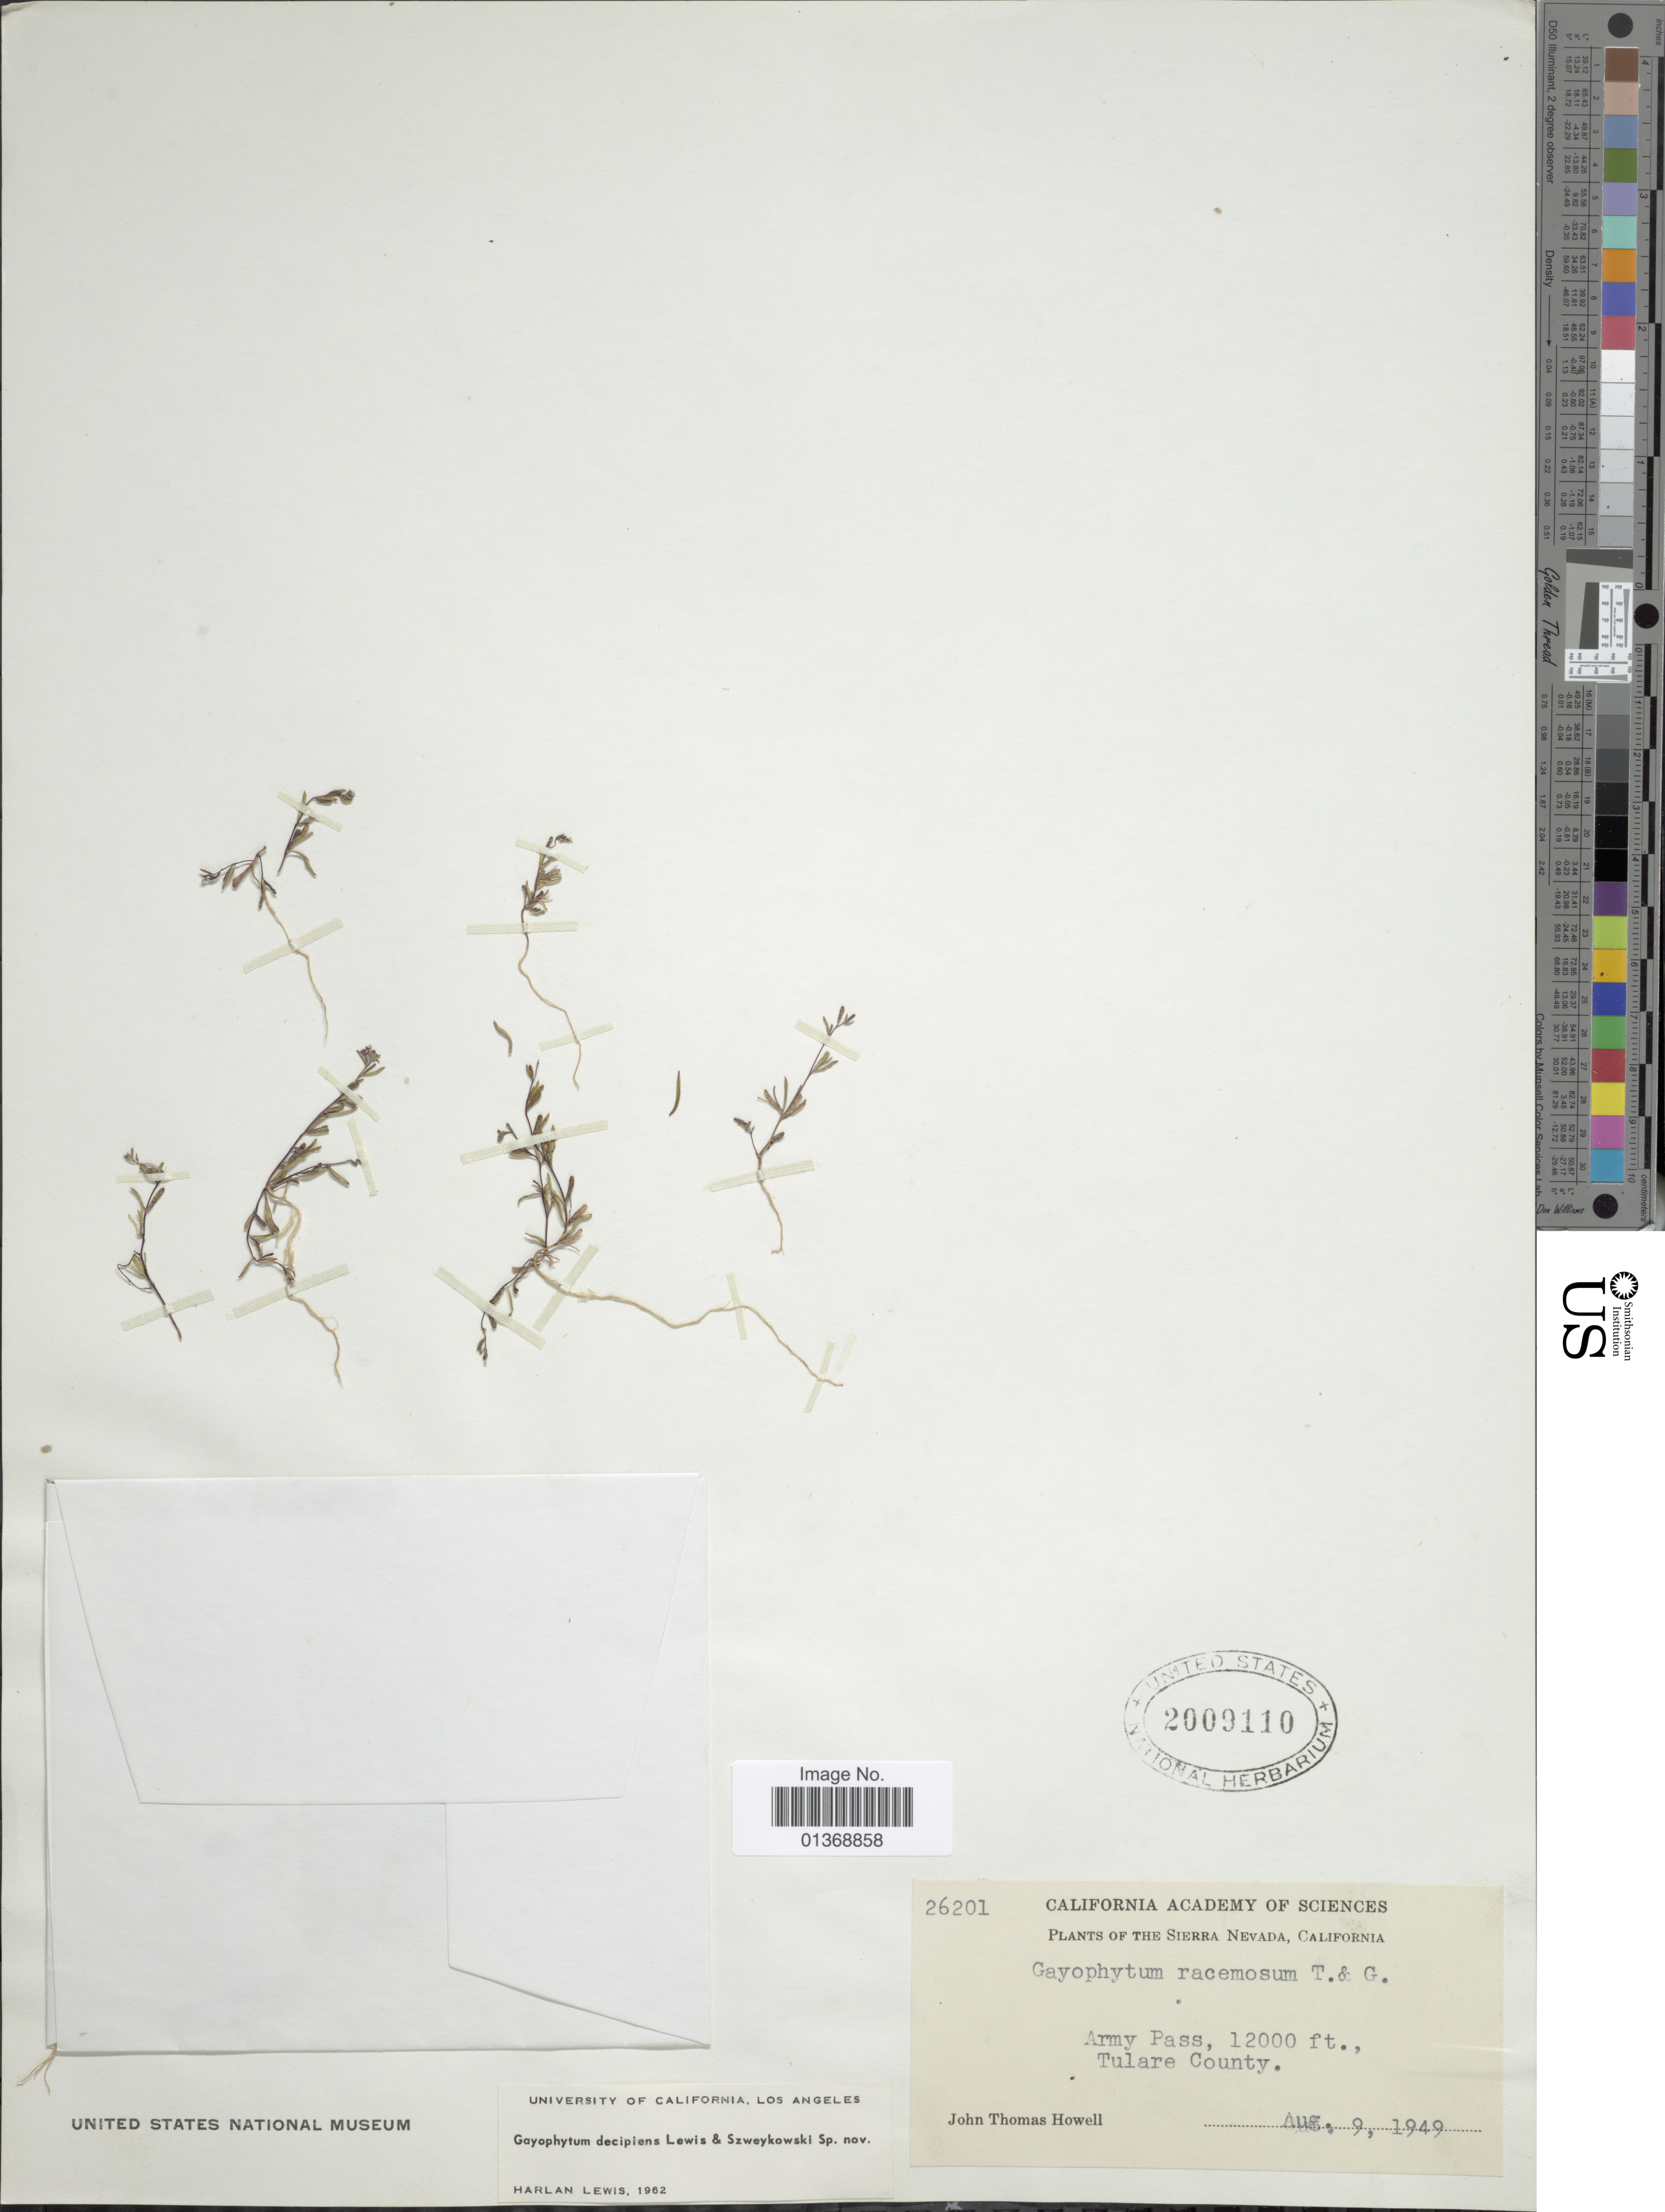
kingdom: Plantae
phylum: Tracheophyta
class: Magnoliopsida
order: Myrtales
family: Onagraceae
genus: Gayophytum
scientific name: Gayophytum decipiens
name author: F. H. Lewis & Szweyk.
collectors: J. T. Howell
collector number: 26201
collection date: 1949-08-09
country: United States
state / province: California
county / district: Tulare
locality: Sierra Nevada, Army Pass, Tulare County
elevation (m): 3658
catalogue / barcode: US 2009110